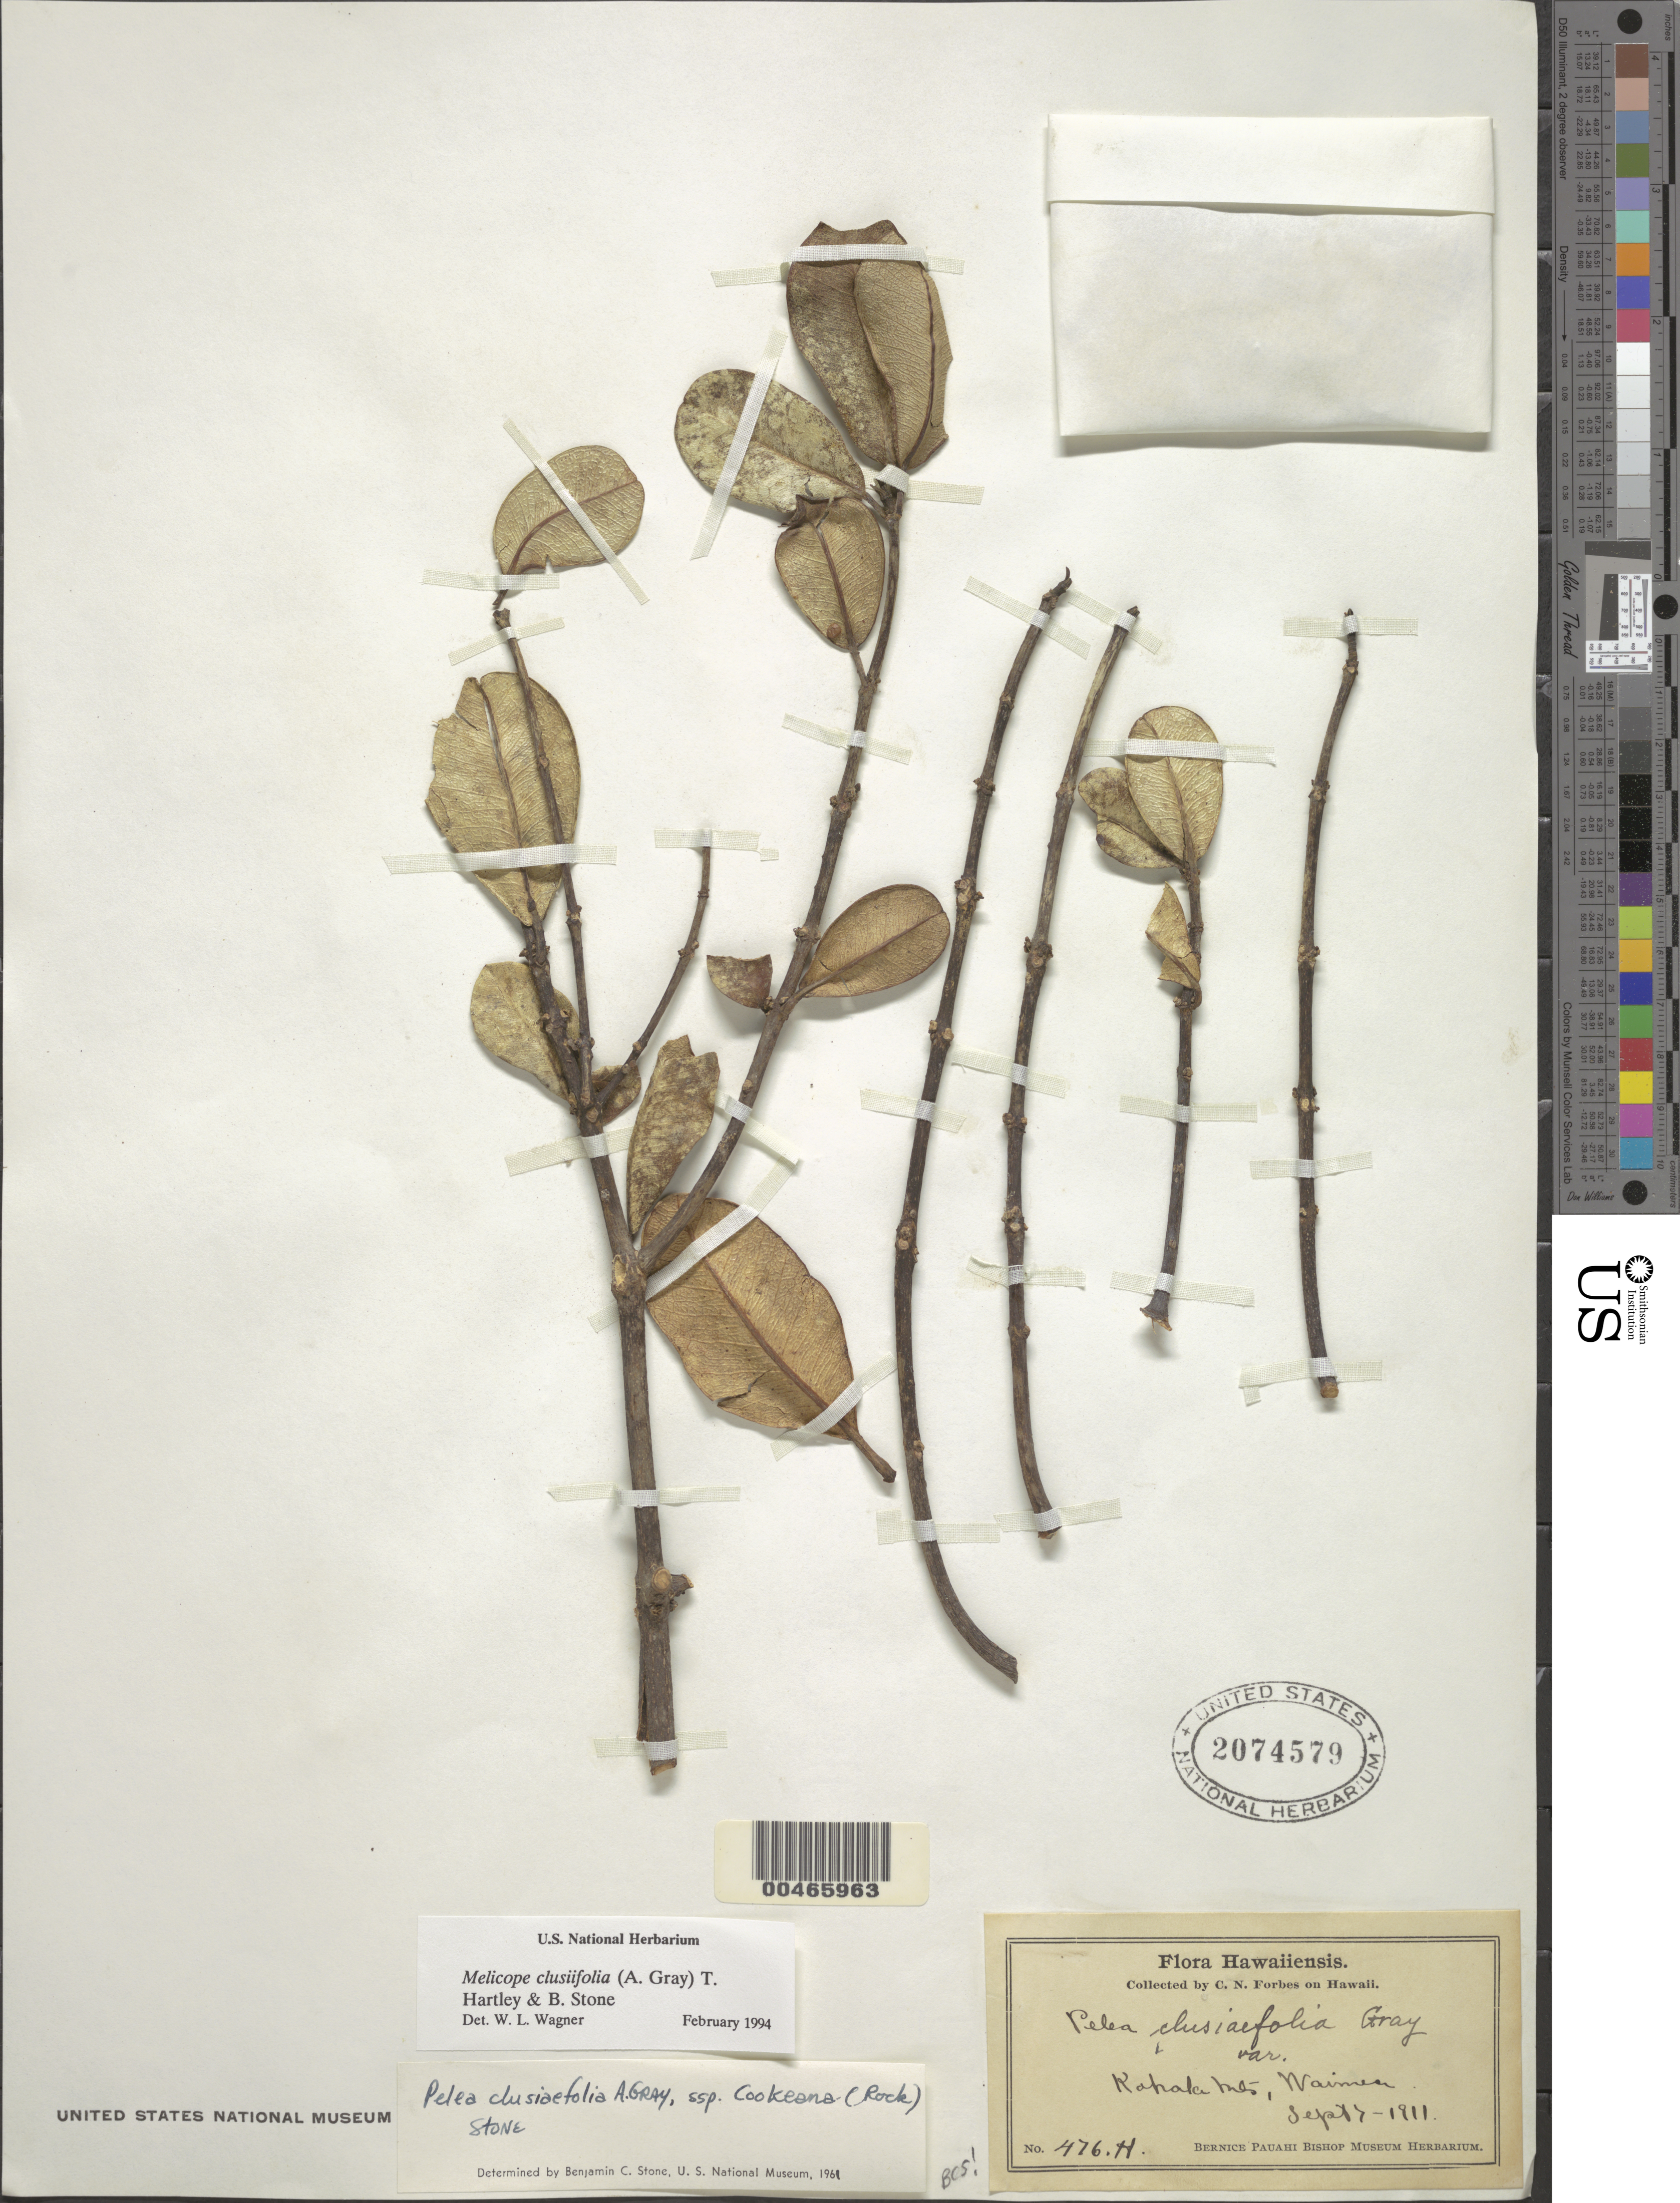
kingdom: Plantae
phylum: Tracheophyta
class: Magnoliopsida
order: Sapindales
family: Rutaceae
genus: Melicope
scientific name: Melicope clusiifolia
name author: (A. Gray) T.G. Hartley & B.C. Stone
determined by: Wagner, W. L., (BOT), Smithsonian Institution - National Museum of Natural History (UNITED STATES)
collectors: C. N. Forbes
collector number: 476.H.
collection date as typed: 7 Sep 1911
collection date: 1911-09-07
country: United States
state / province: Hawaii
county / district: Hawaii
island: Hawaii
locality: Kohala Mts., Waimea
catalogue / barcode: US 2074579